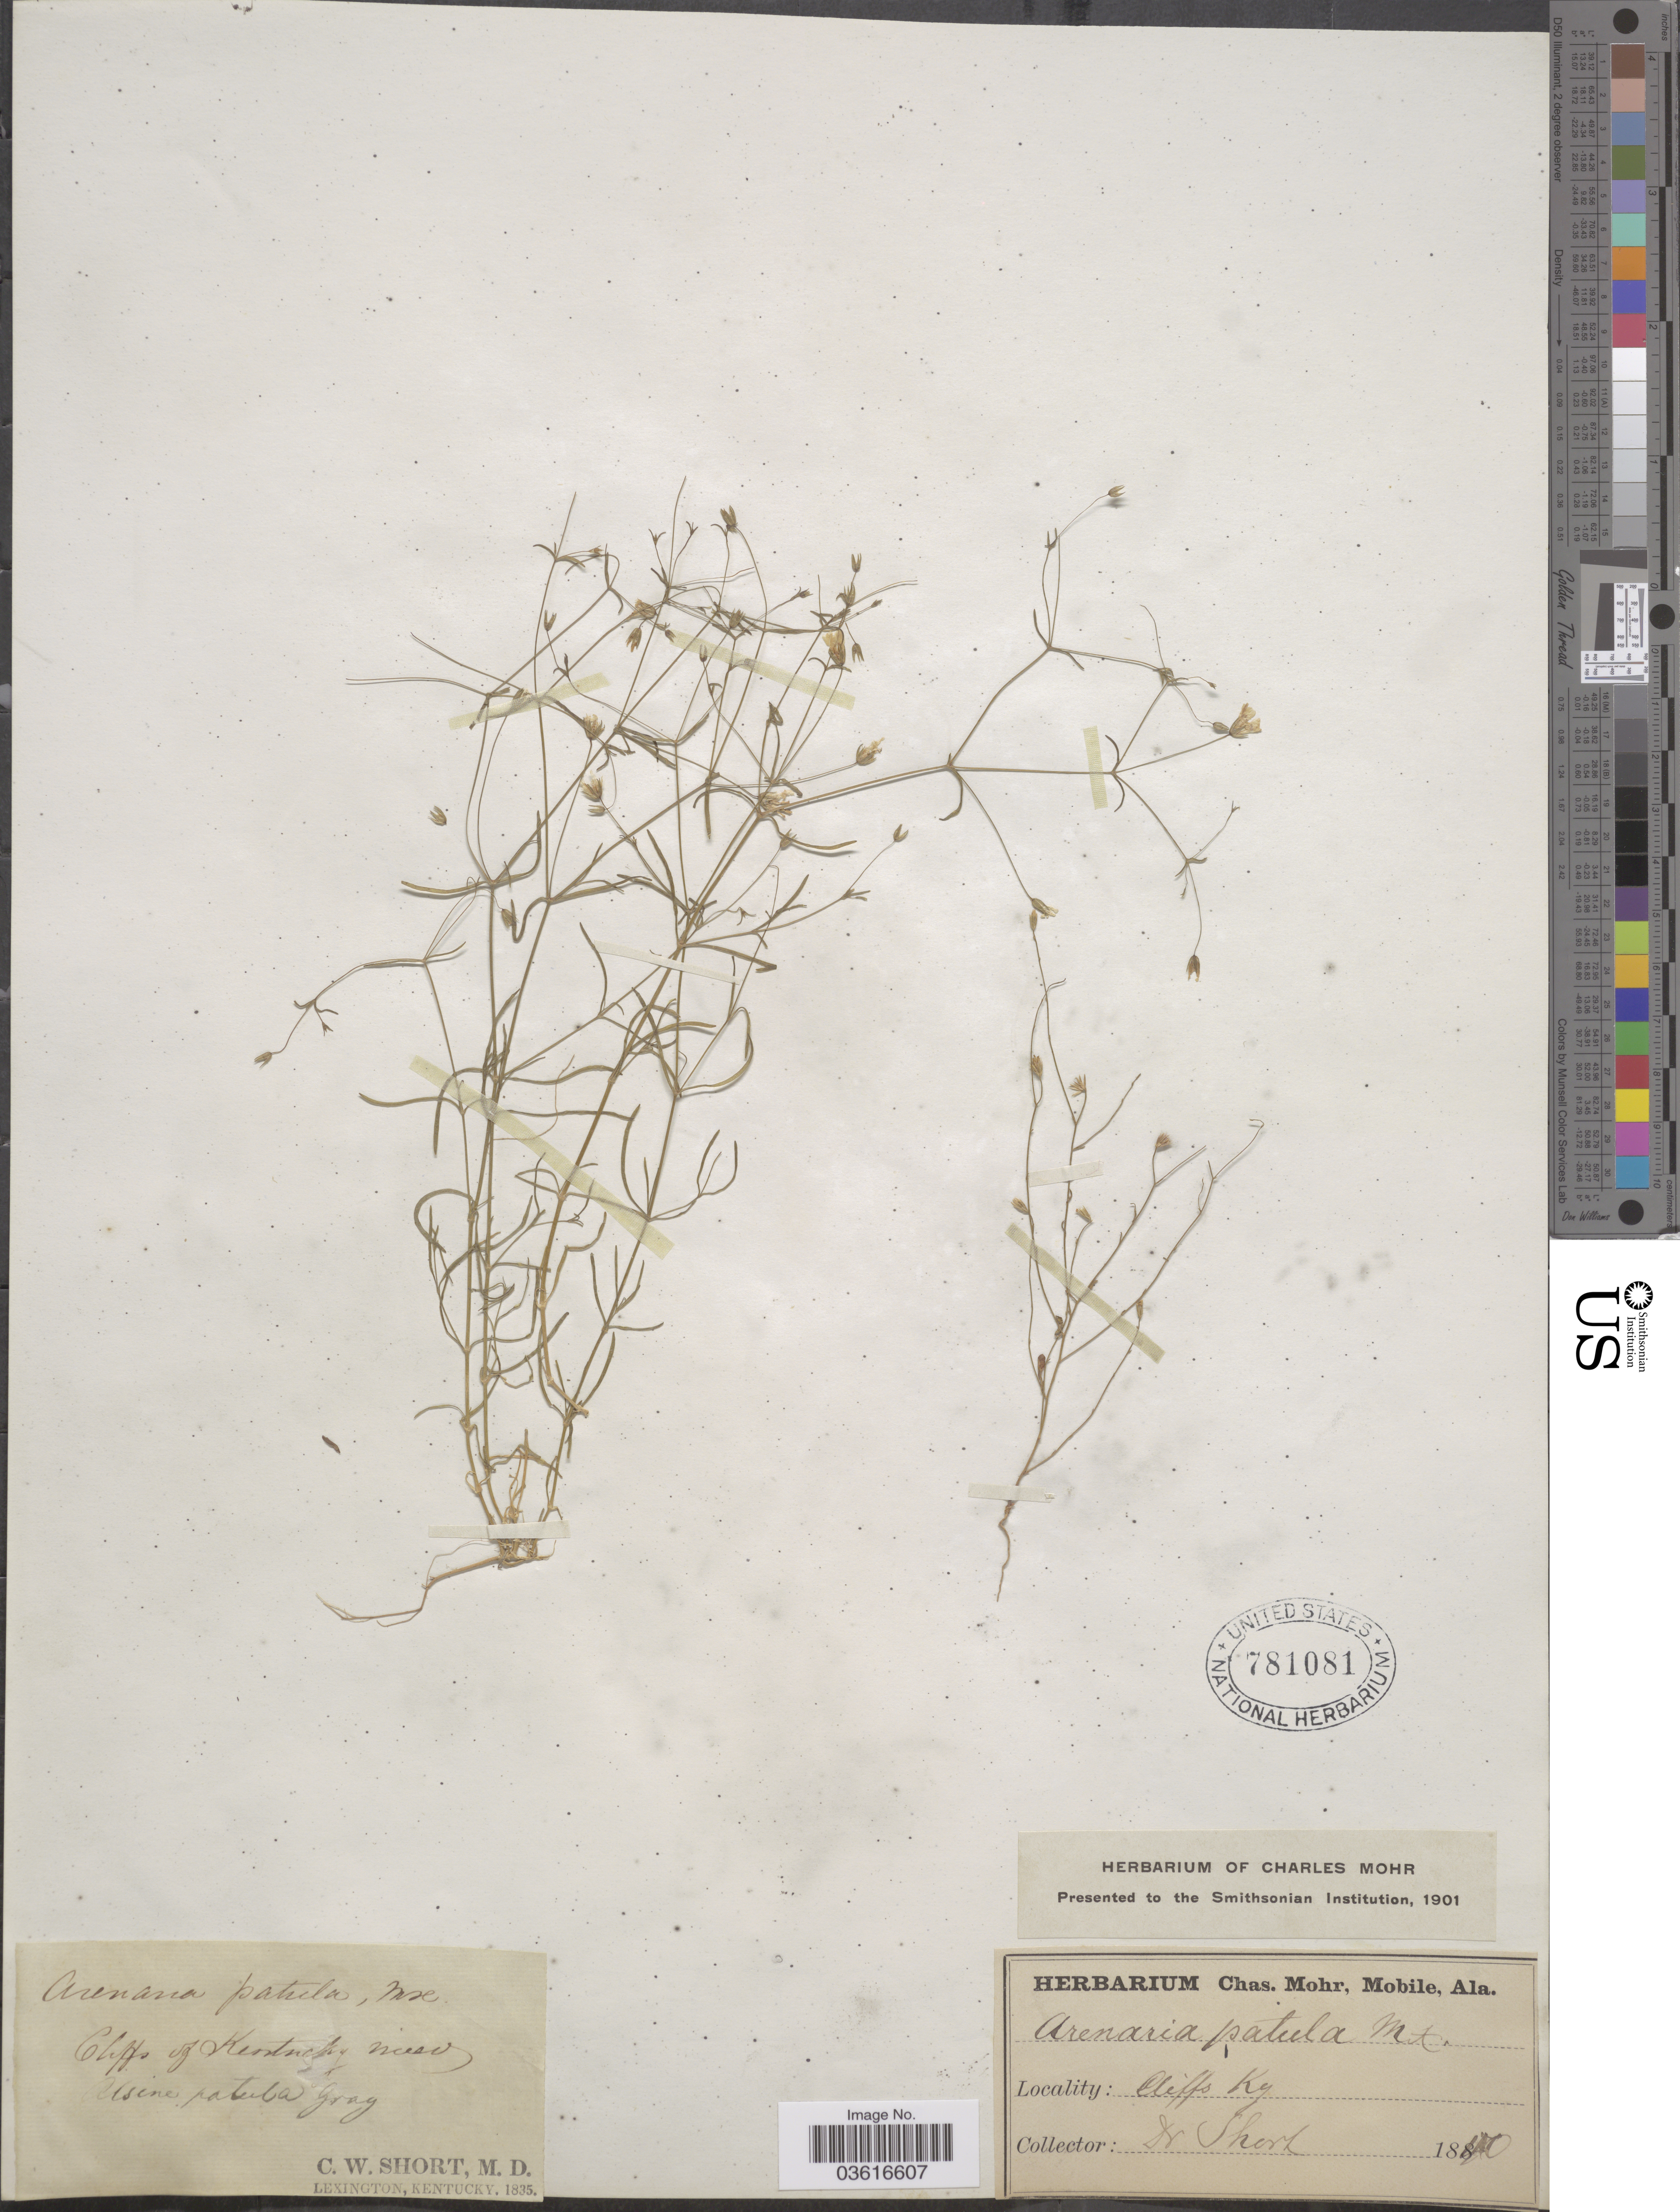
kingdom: Plantae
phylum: Tracheophyta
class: Magnoliopsida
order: Caryophyllales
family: Caryophyllaceae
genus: Minuartia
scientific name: Minuartia patula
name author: (Michx.) Mattf.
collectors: C. W. Short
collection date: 1840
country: United States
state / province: Kentucky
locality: Cliffs of Kentucky river.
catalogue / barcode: US 781081